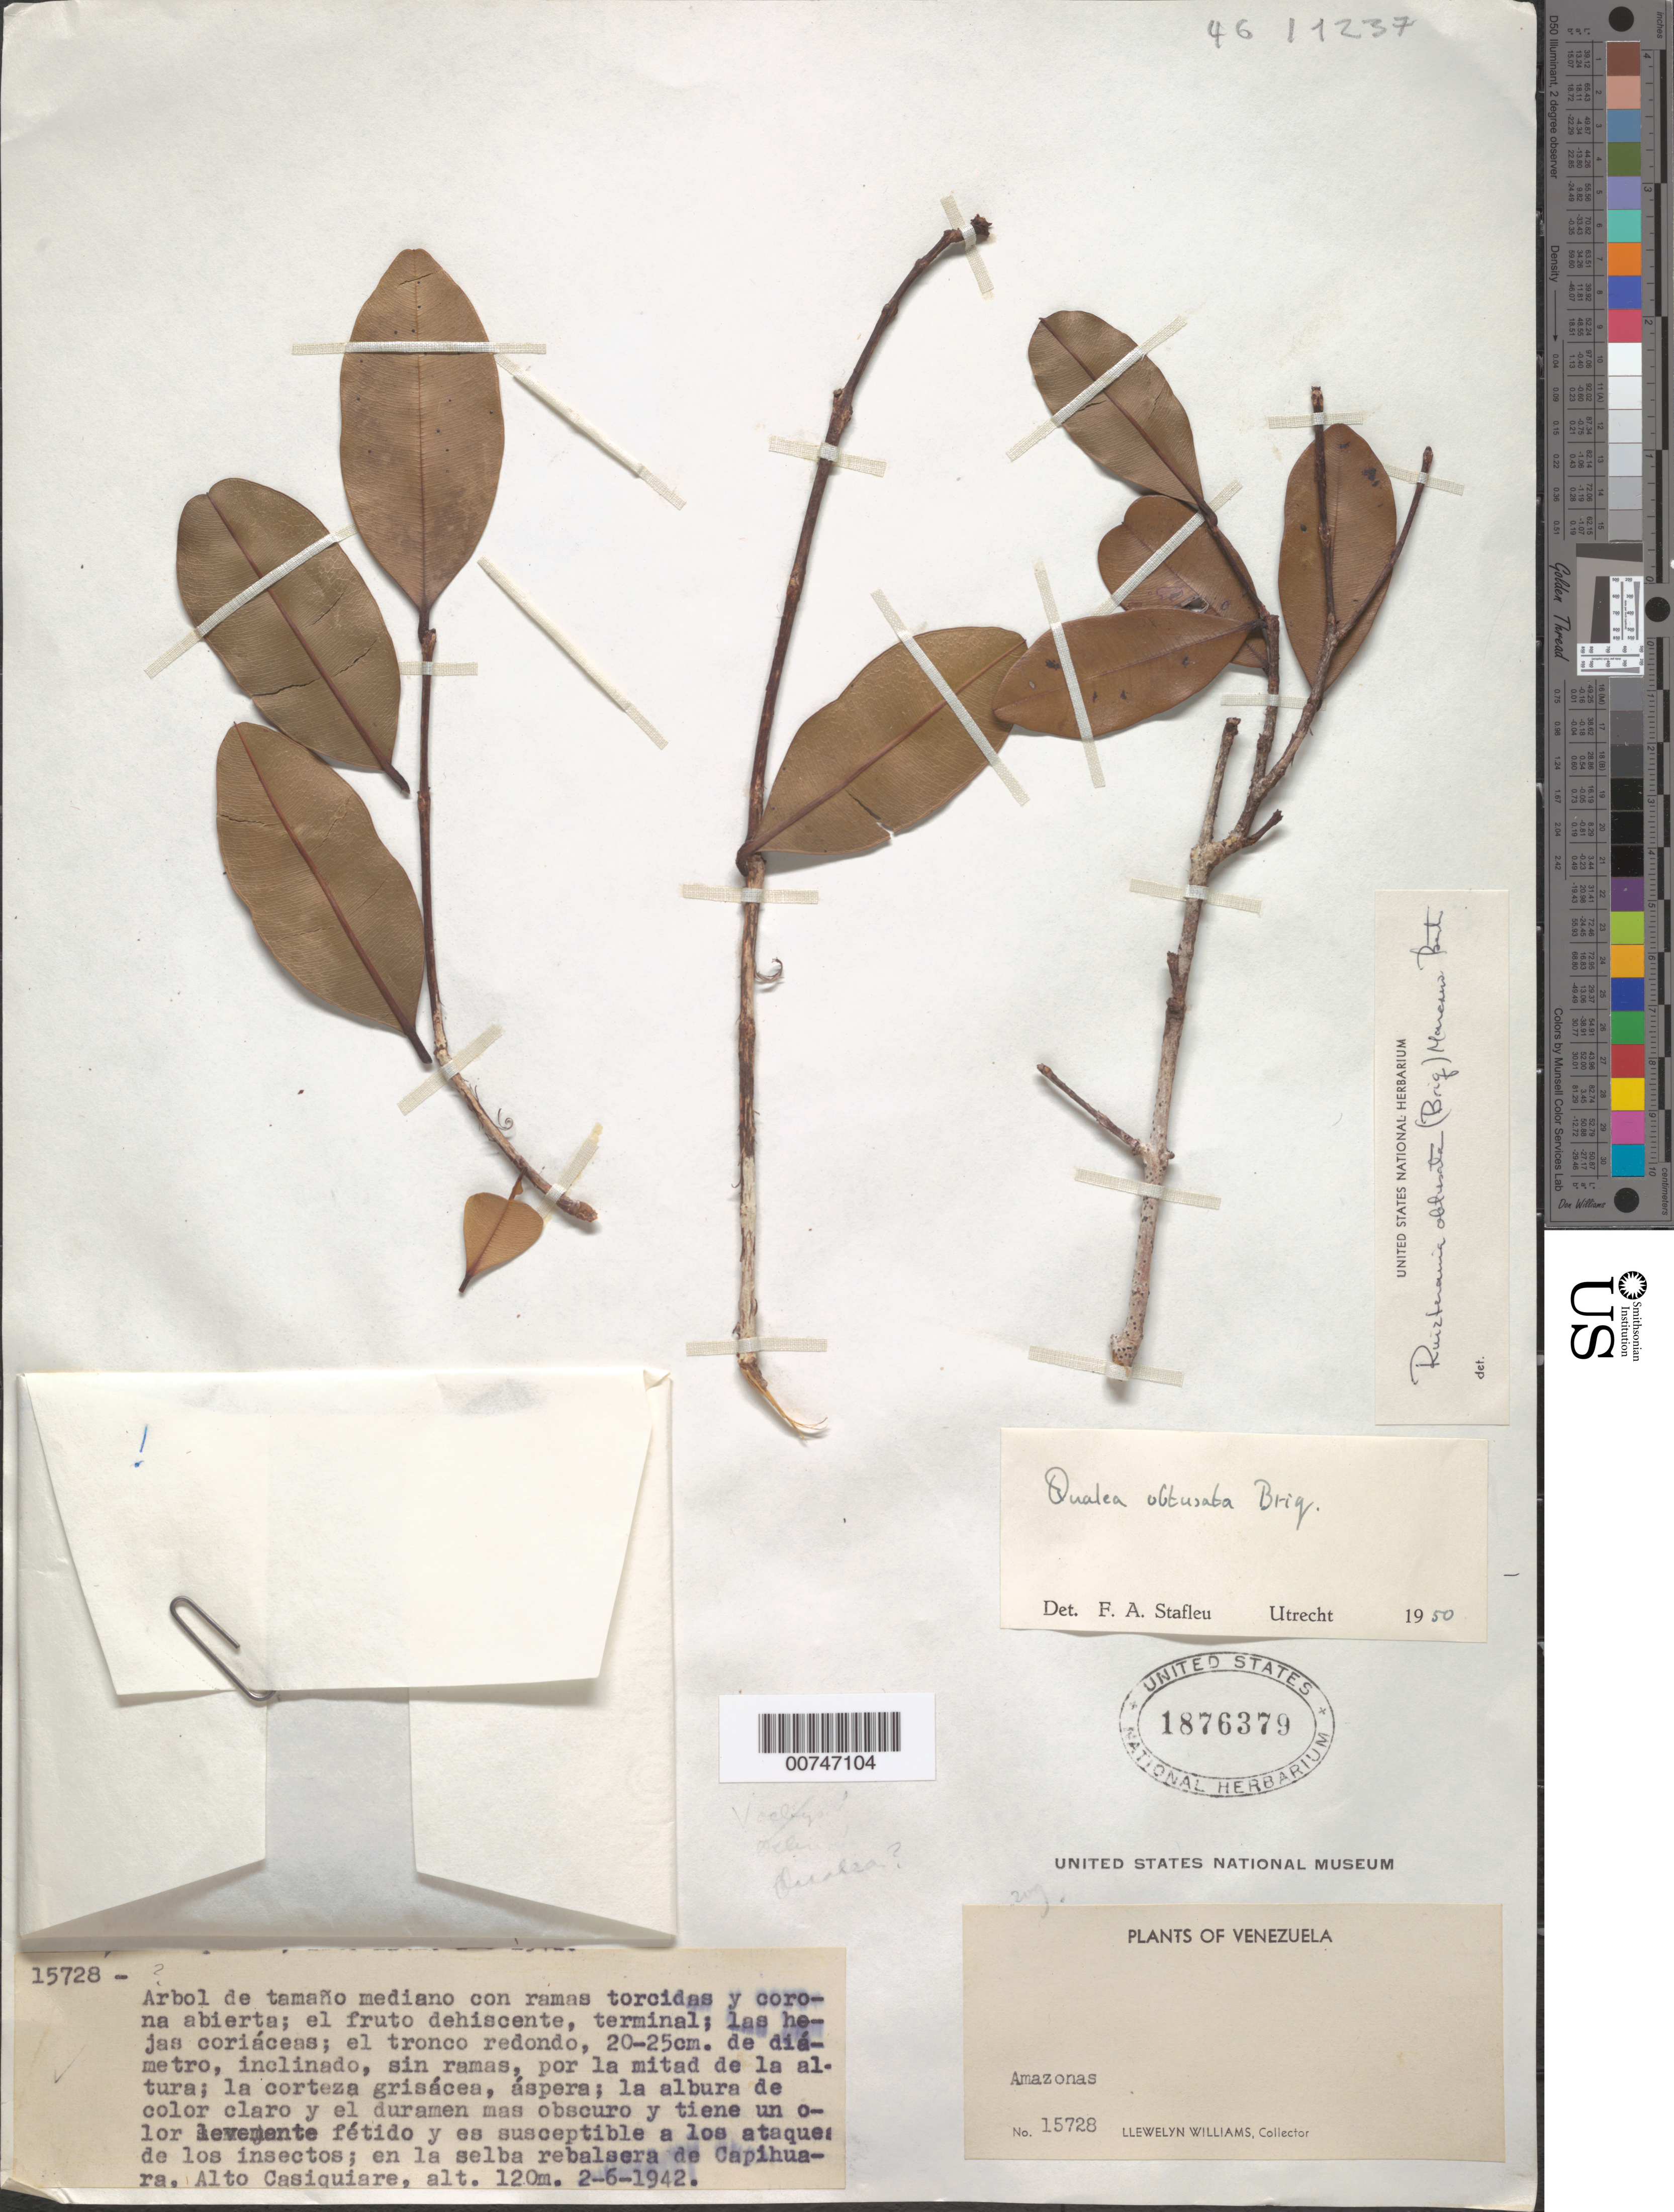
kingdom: Plantae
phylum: Tracheophyta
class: Magnoliopsida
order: Myrtales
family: Vochysiaceae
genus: Ruizterania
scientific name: Ruizterania obtusata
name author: (Briq.) Marc.-Berti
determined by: Marcano-Berti, L.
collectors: Ll. Williams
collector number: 15728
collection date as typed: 2-Jun-42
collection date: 1942-06-02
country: Venezuela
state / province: Amazonas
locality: Capihuara, Alto Casiquiare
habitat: Selva rebalsera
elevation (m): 120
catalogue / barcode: US 1876379